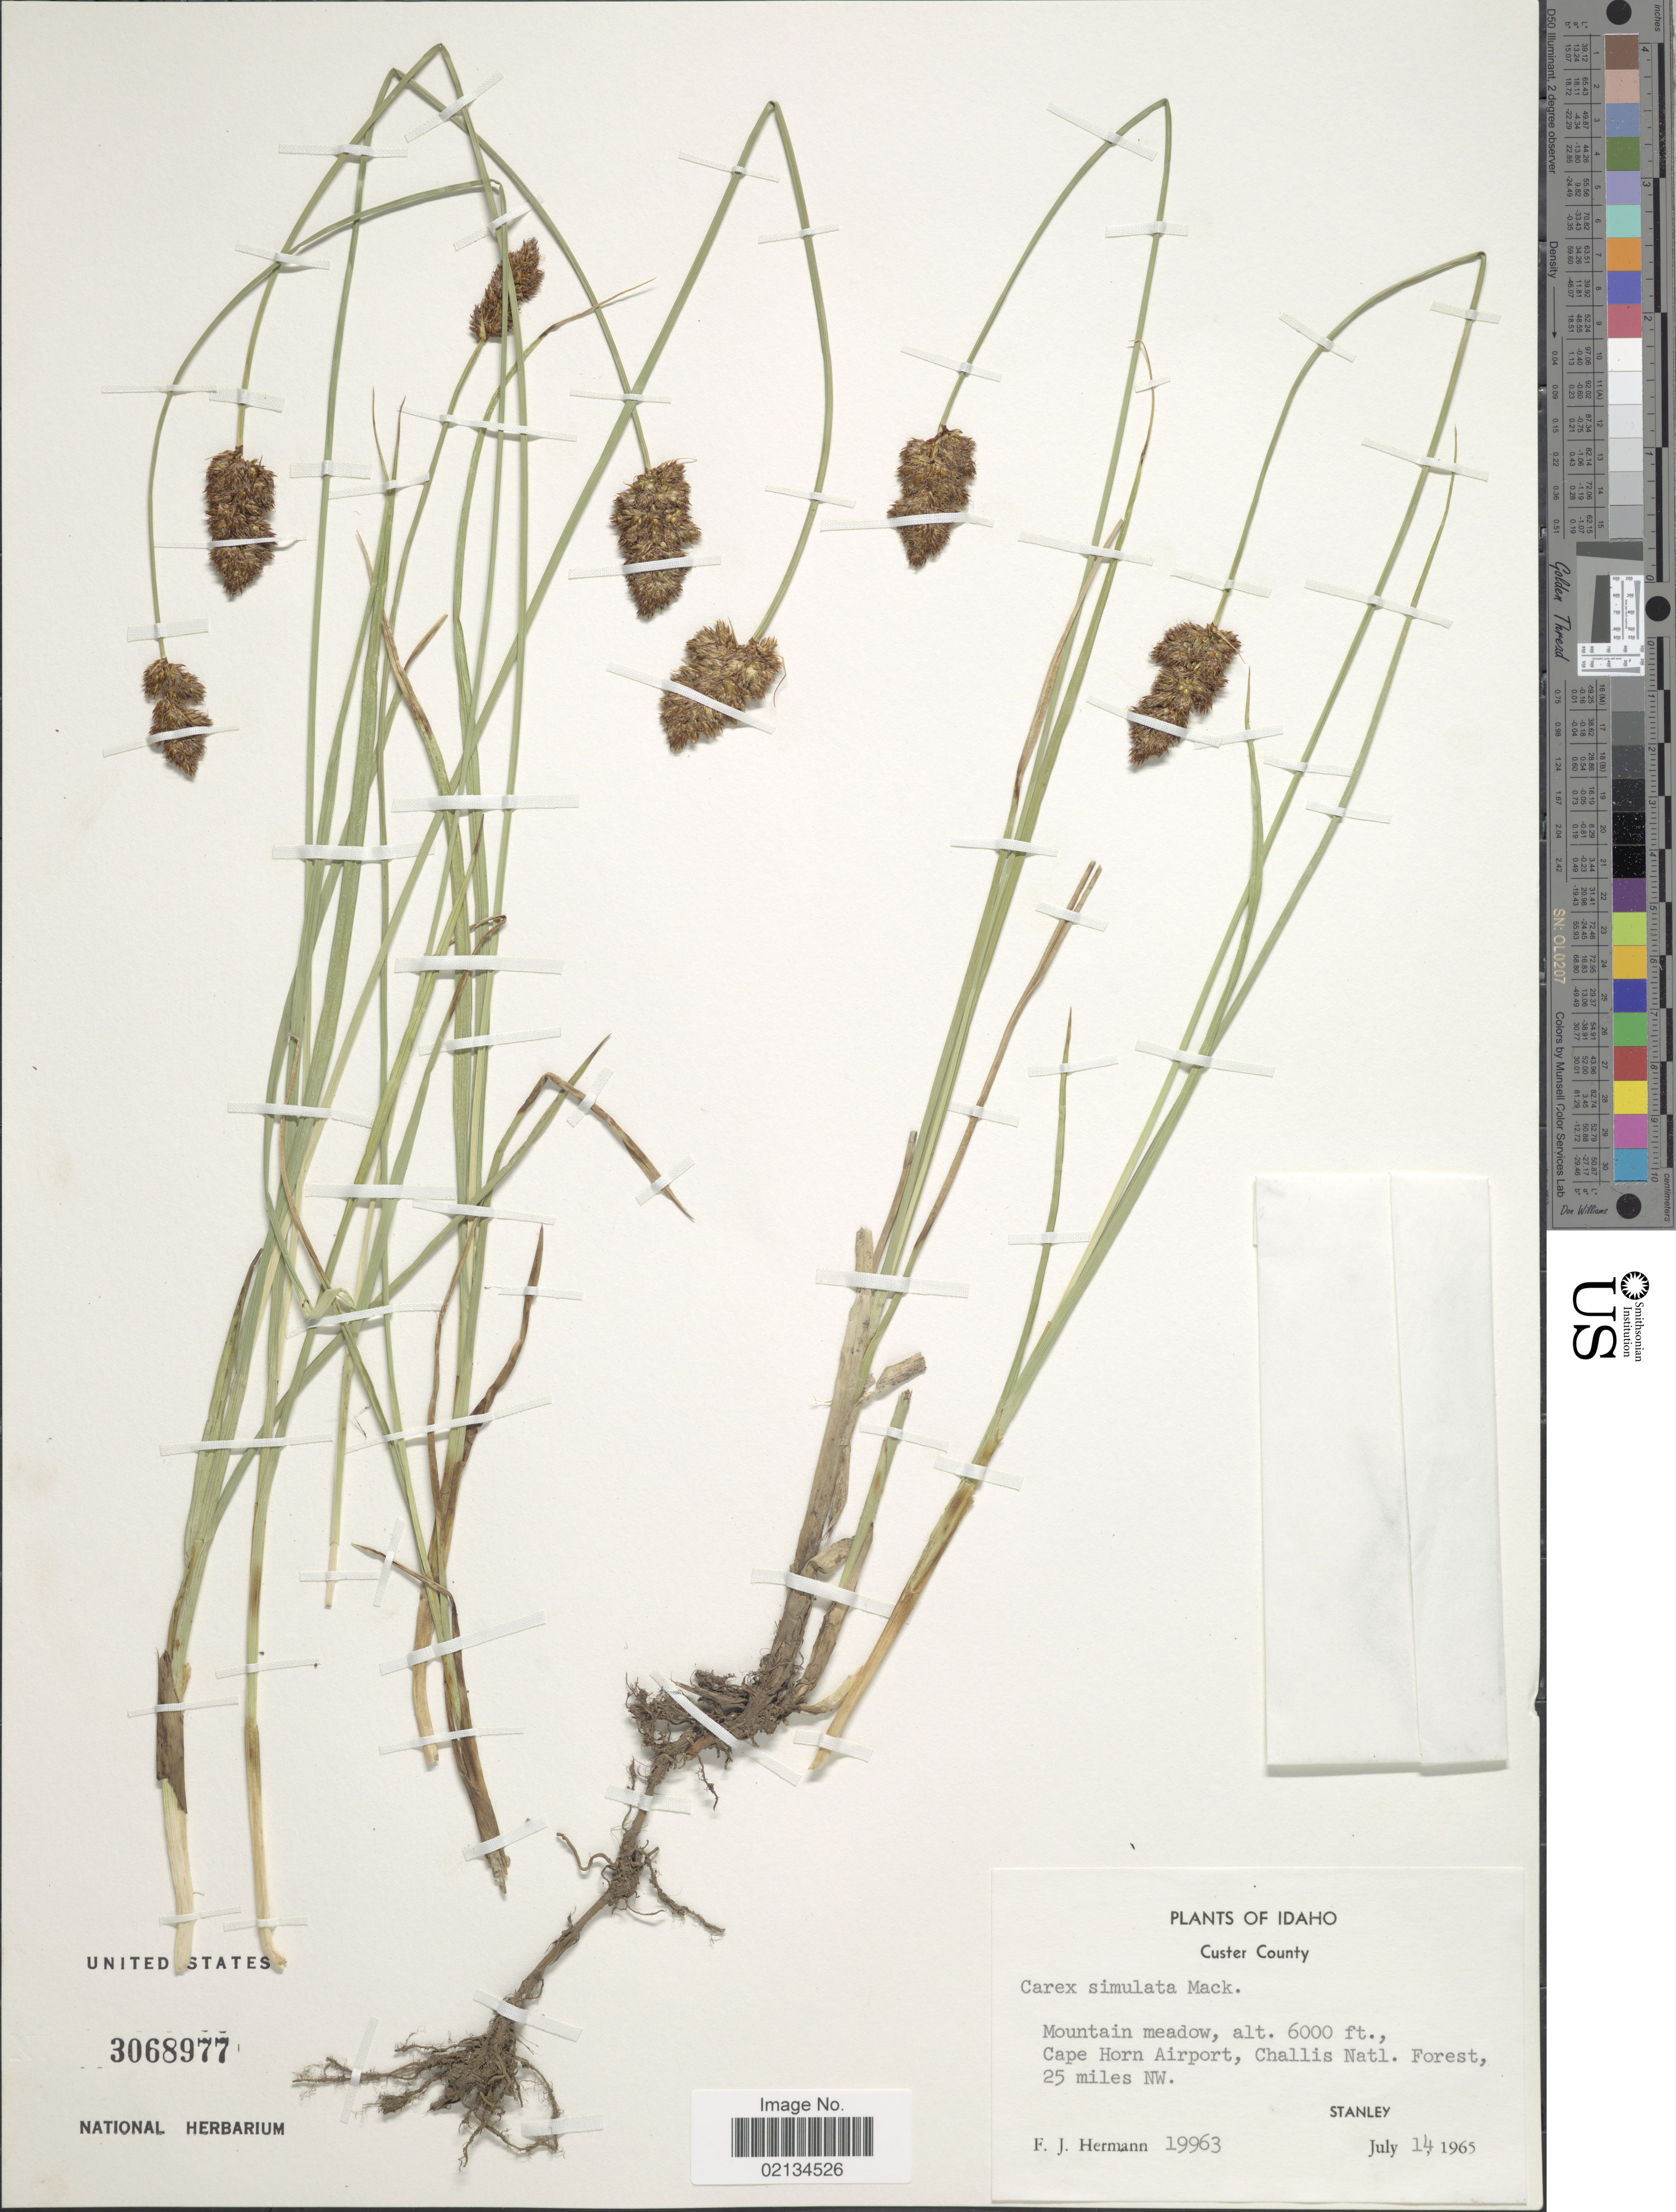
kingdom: Plantae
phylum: Tracheophyta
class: Liliopsida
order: Poales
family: Cyperaceae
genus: Carex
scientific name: Carex simulata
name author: Mack.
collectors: F. J. Hermann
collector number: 19963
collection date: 1965-07-14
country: United States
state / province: Idaho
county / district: Custer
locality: Mountain meadow, Cape Horn Airport, Challis Natl. Forest, 25 miles NW. Stanley.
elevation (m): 1829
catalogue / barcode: US 3068977